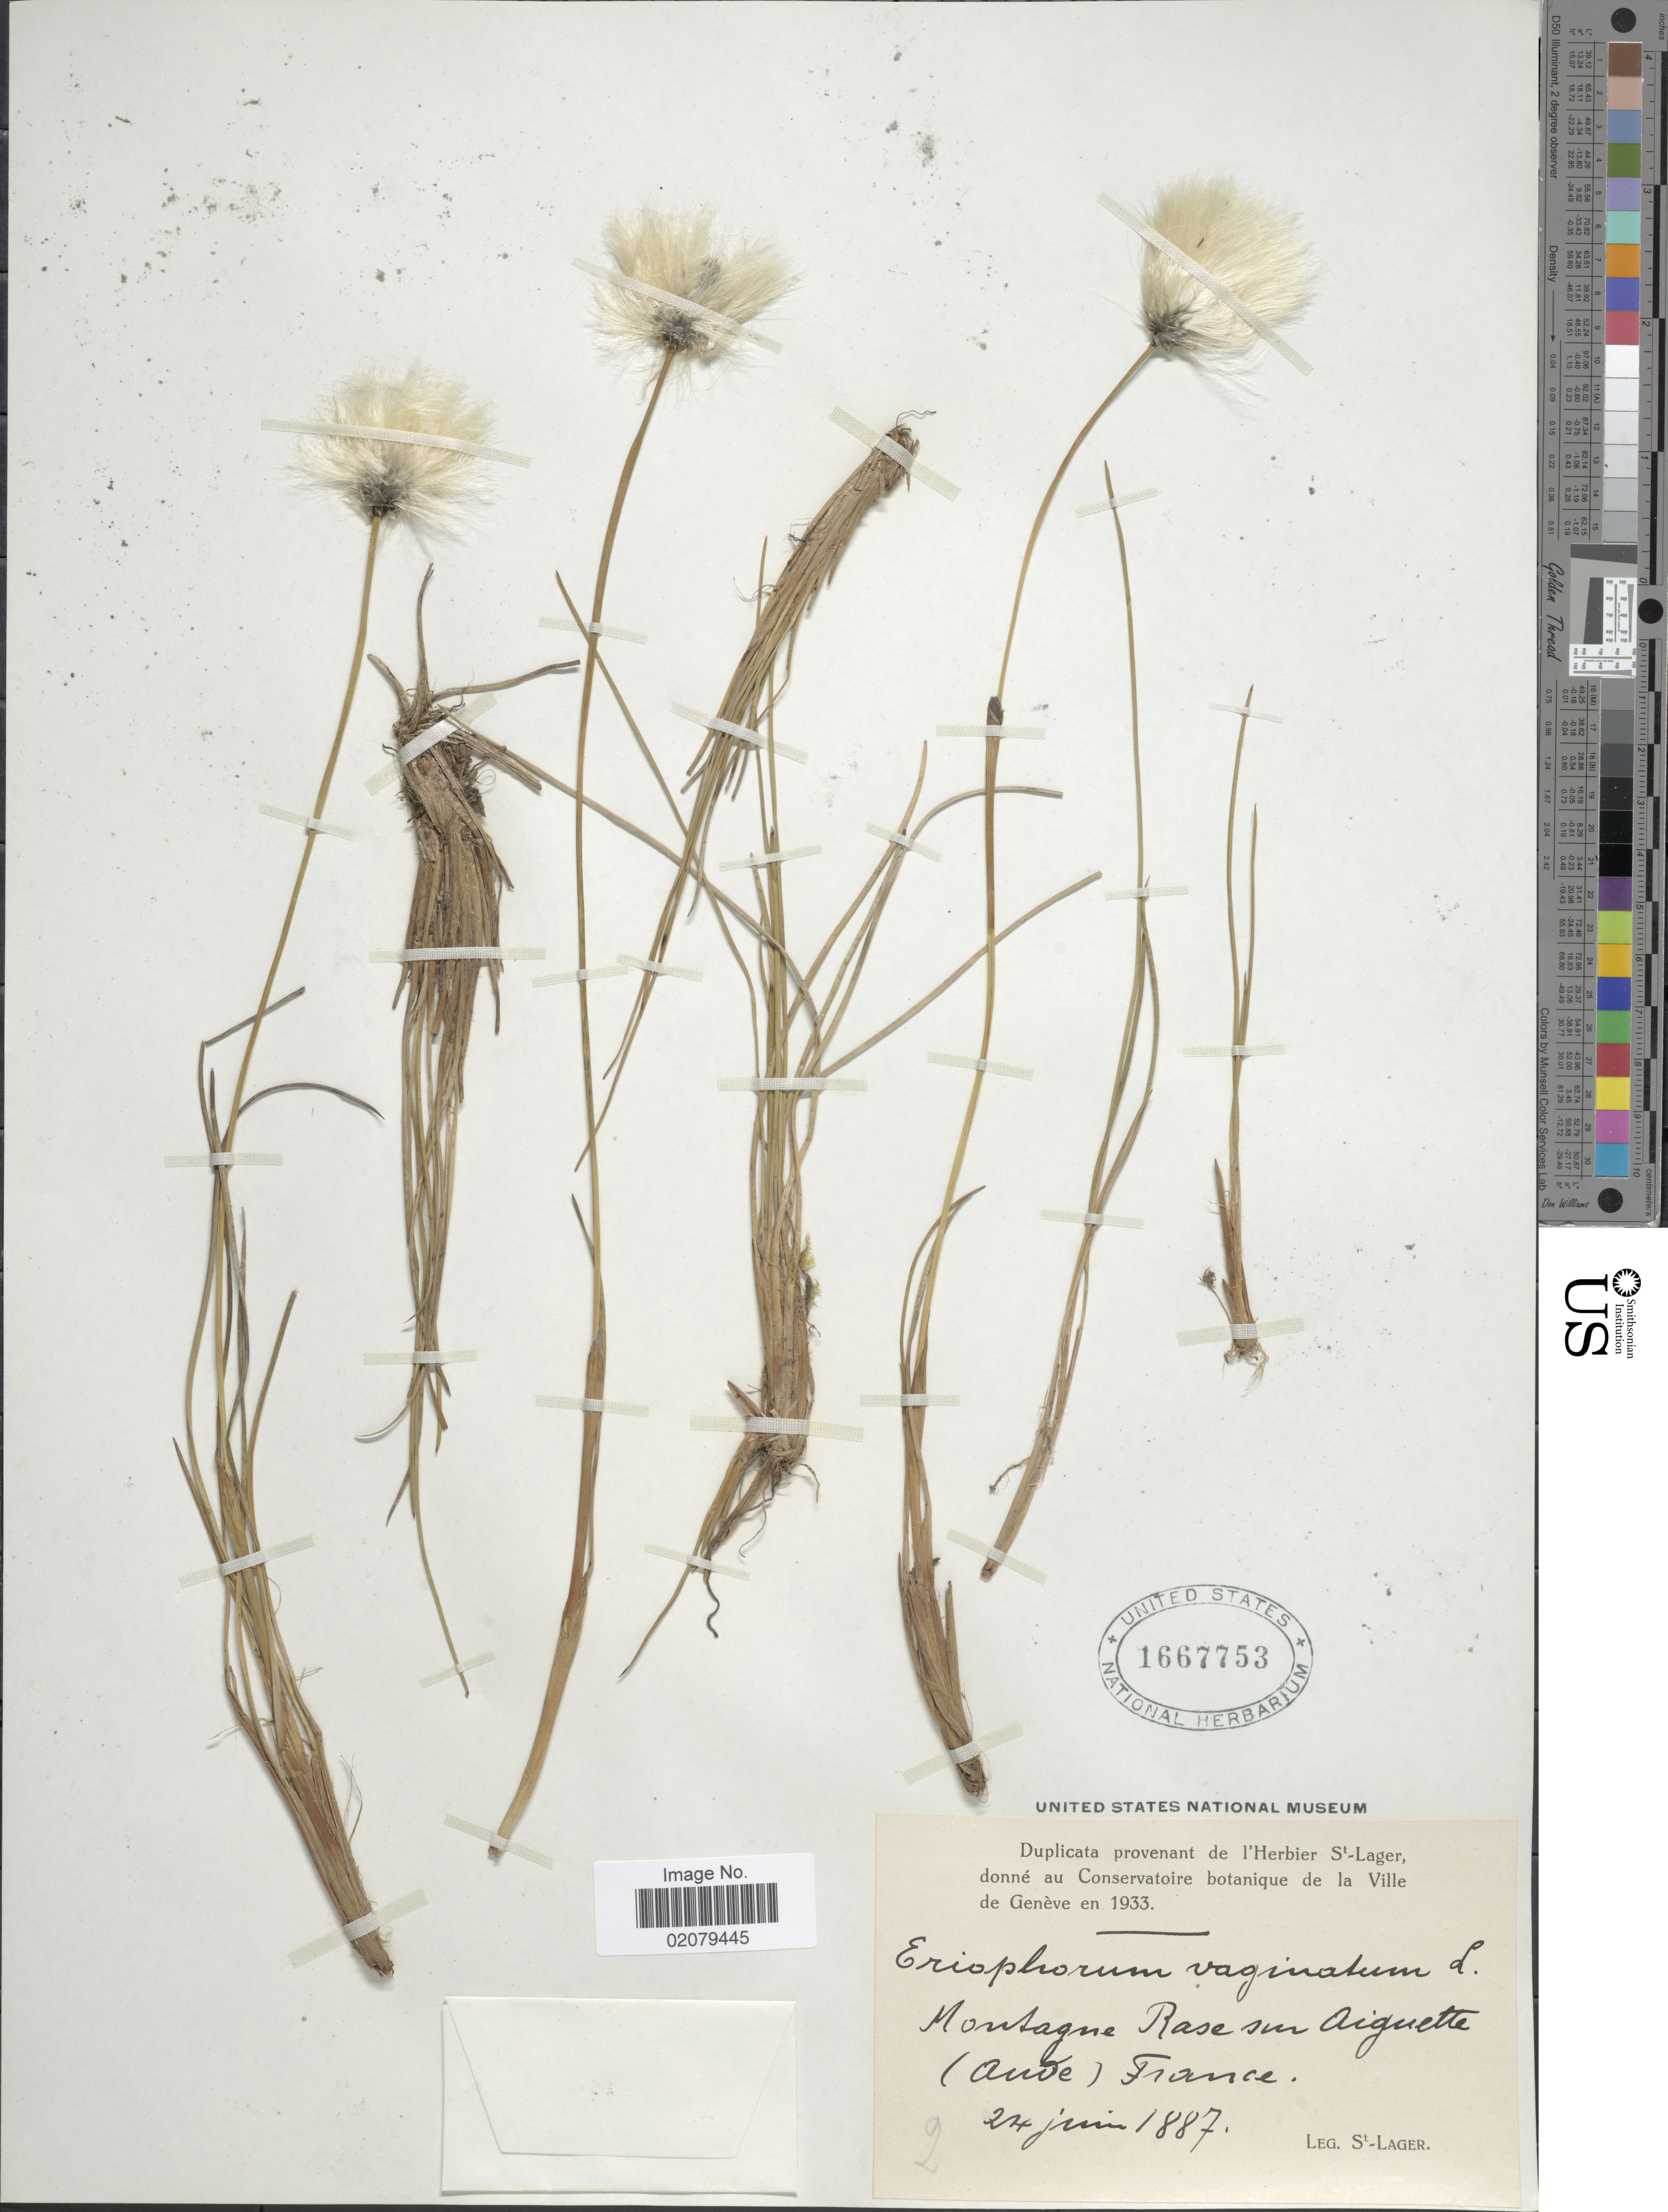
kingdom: Plantae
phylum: Tracheophyta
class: Liliopsida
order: Poales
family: Cyperaceae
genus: Eriophorum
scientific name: Eriophorum vaginatum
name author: L.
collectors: -. St. Lager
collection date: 1887-06-24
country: France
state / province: Occitanie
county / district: Aude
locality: Montagne Rase sur Aiguette (Aude) France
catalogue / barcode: US 1667753